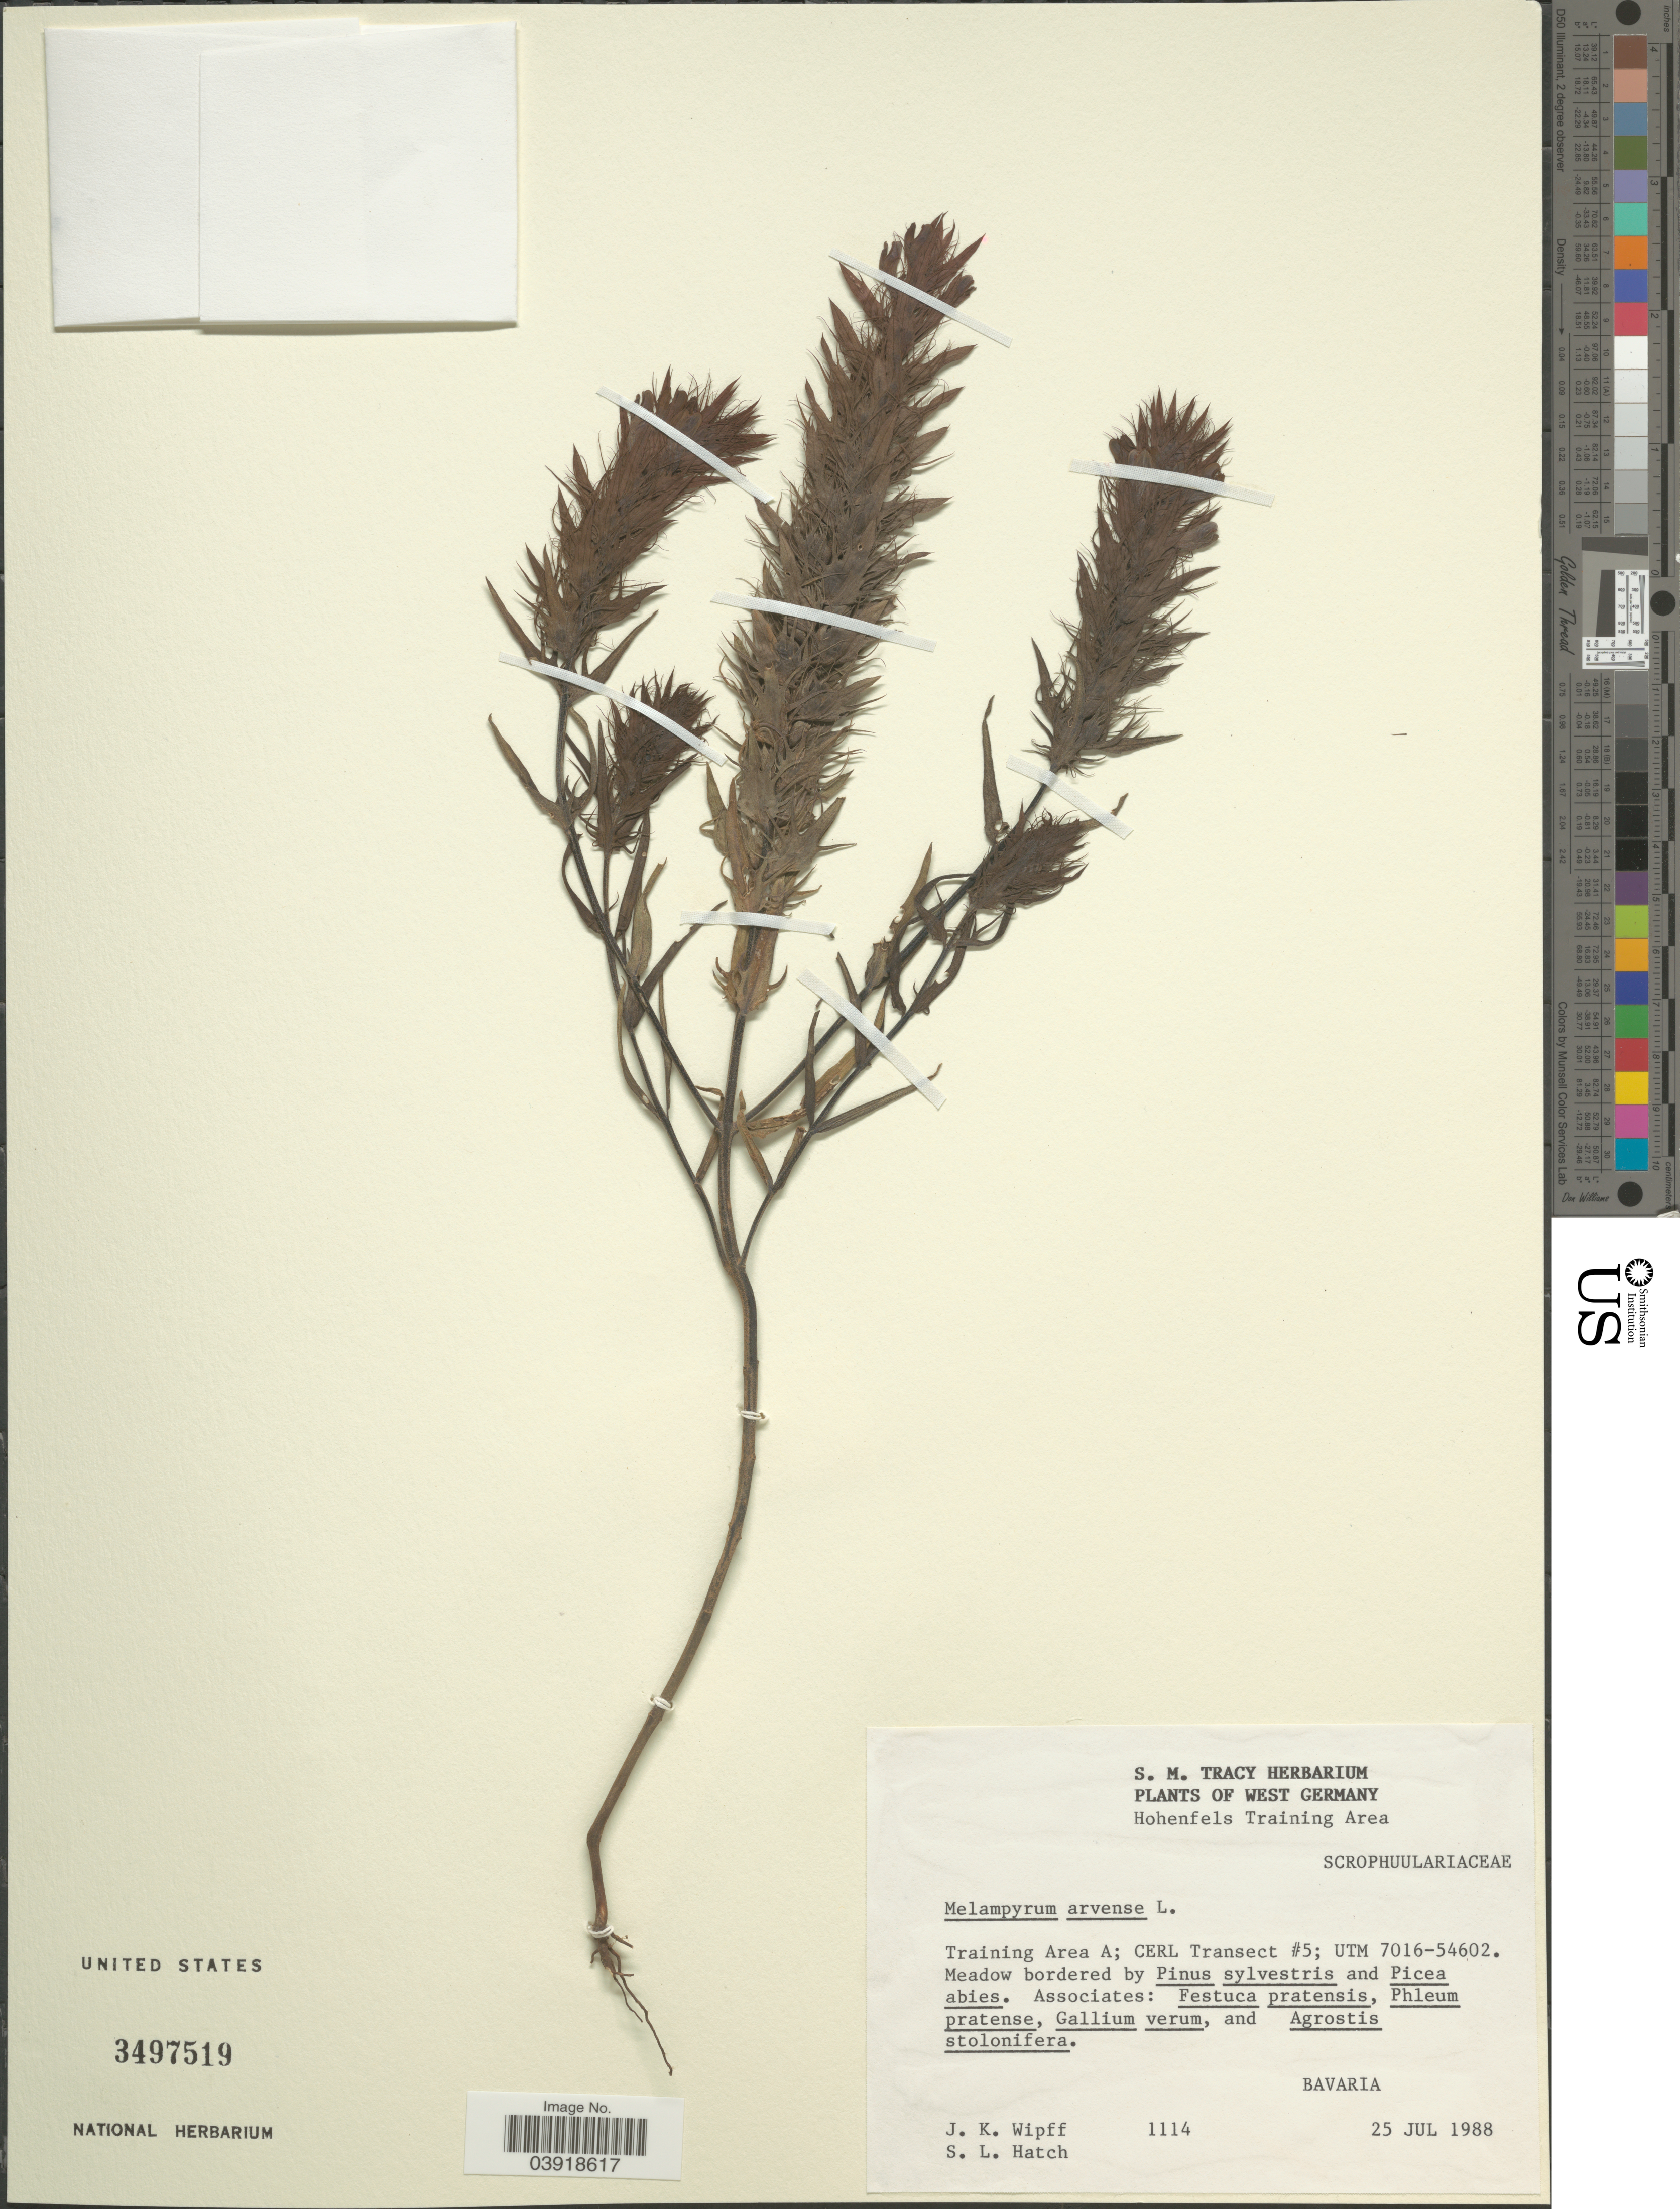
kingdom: Plantae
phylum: Tracheophyta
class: Magnoliopsida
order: Lamiales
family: Orobanchaceae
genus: Melampyrum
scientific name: Melampyrum arvense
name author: L.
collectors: J. K. Wipff & S. Hatch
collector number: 1114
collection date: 1988-07-25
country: Germany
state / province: Bayern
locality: West Germany. Hohenfels Training Area. Training Area A; CERL Transect #5; UTM 7016-54602. Bavaria.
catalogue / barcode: US 3497519